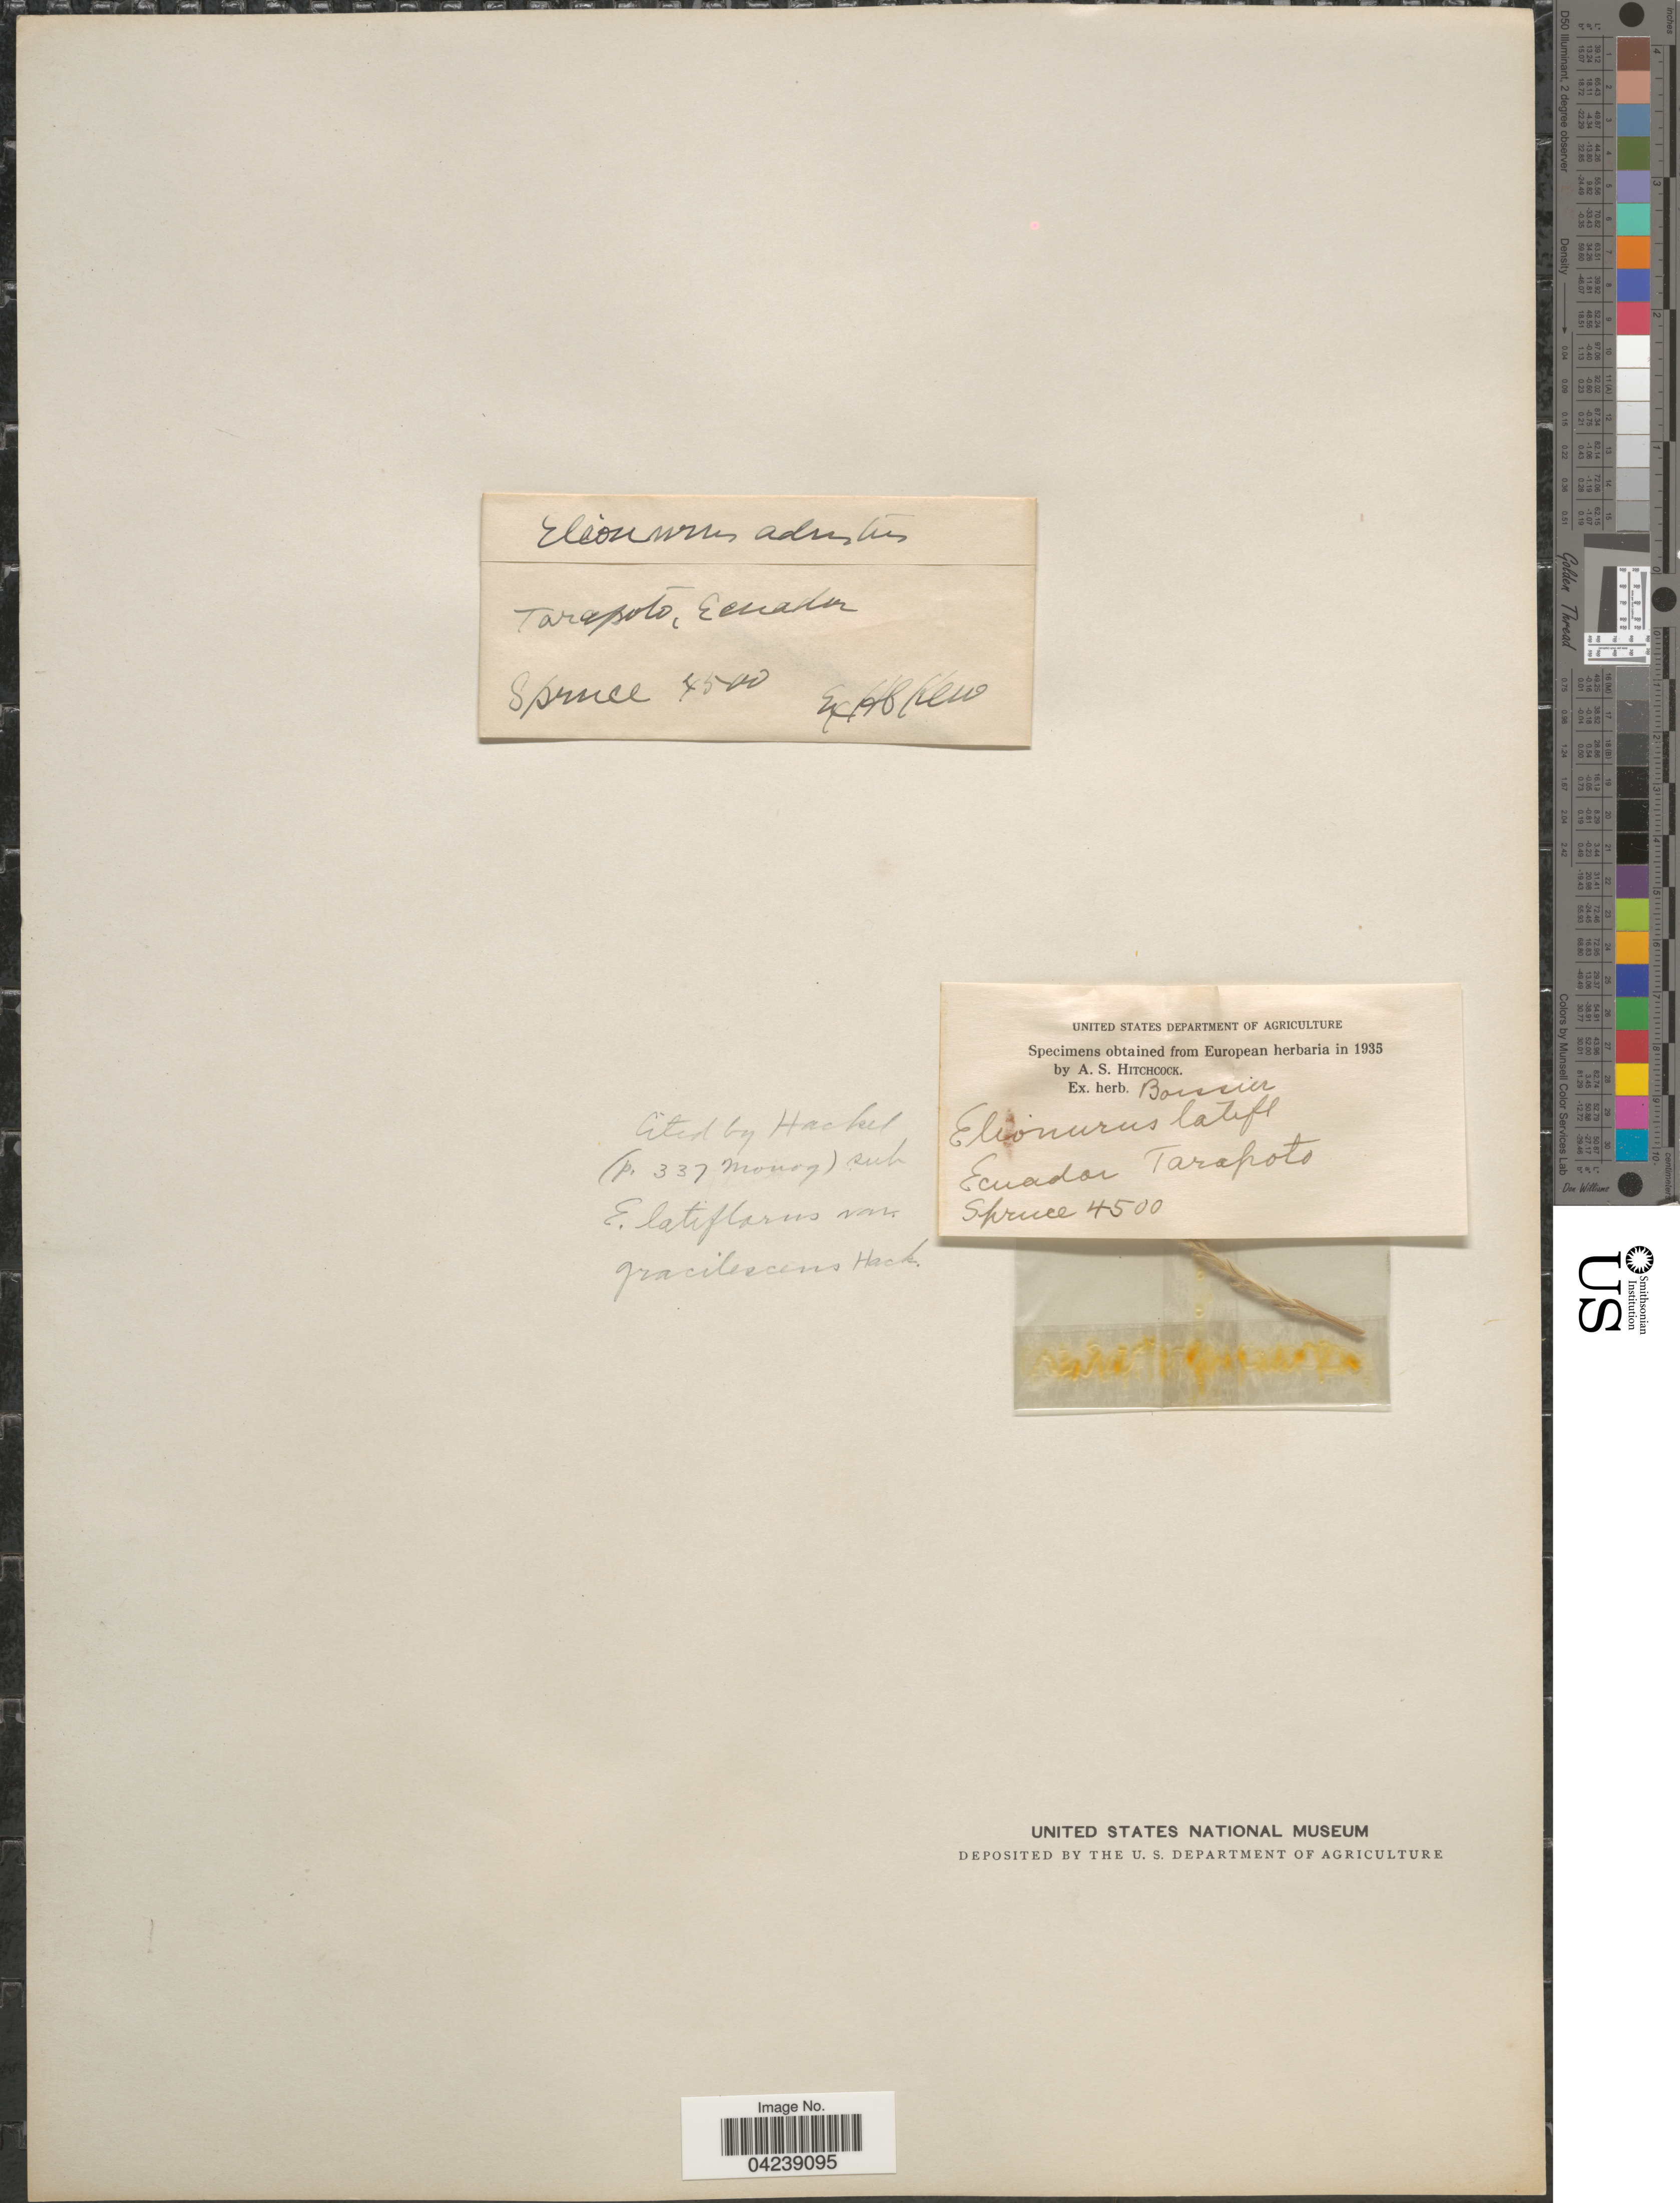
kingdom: Plantae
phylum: Tracheophyta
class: Liliopsida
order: Poales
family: Poaceae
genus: Elionurus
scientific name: Elionurus muticus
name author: (Spreng.) Kuntze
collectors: -. Spruce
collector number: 4500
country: Ecuador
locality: Tarapoto.